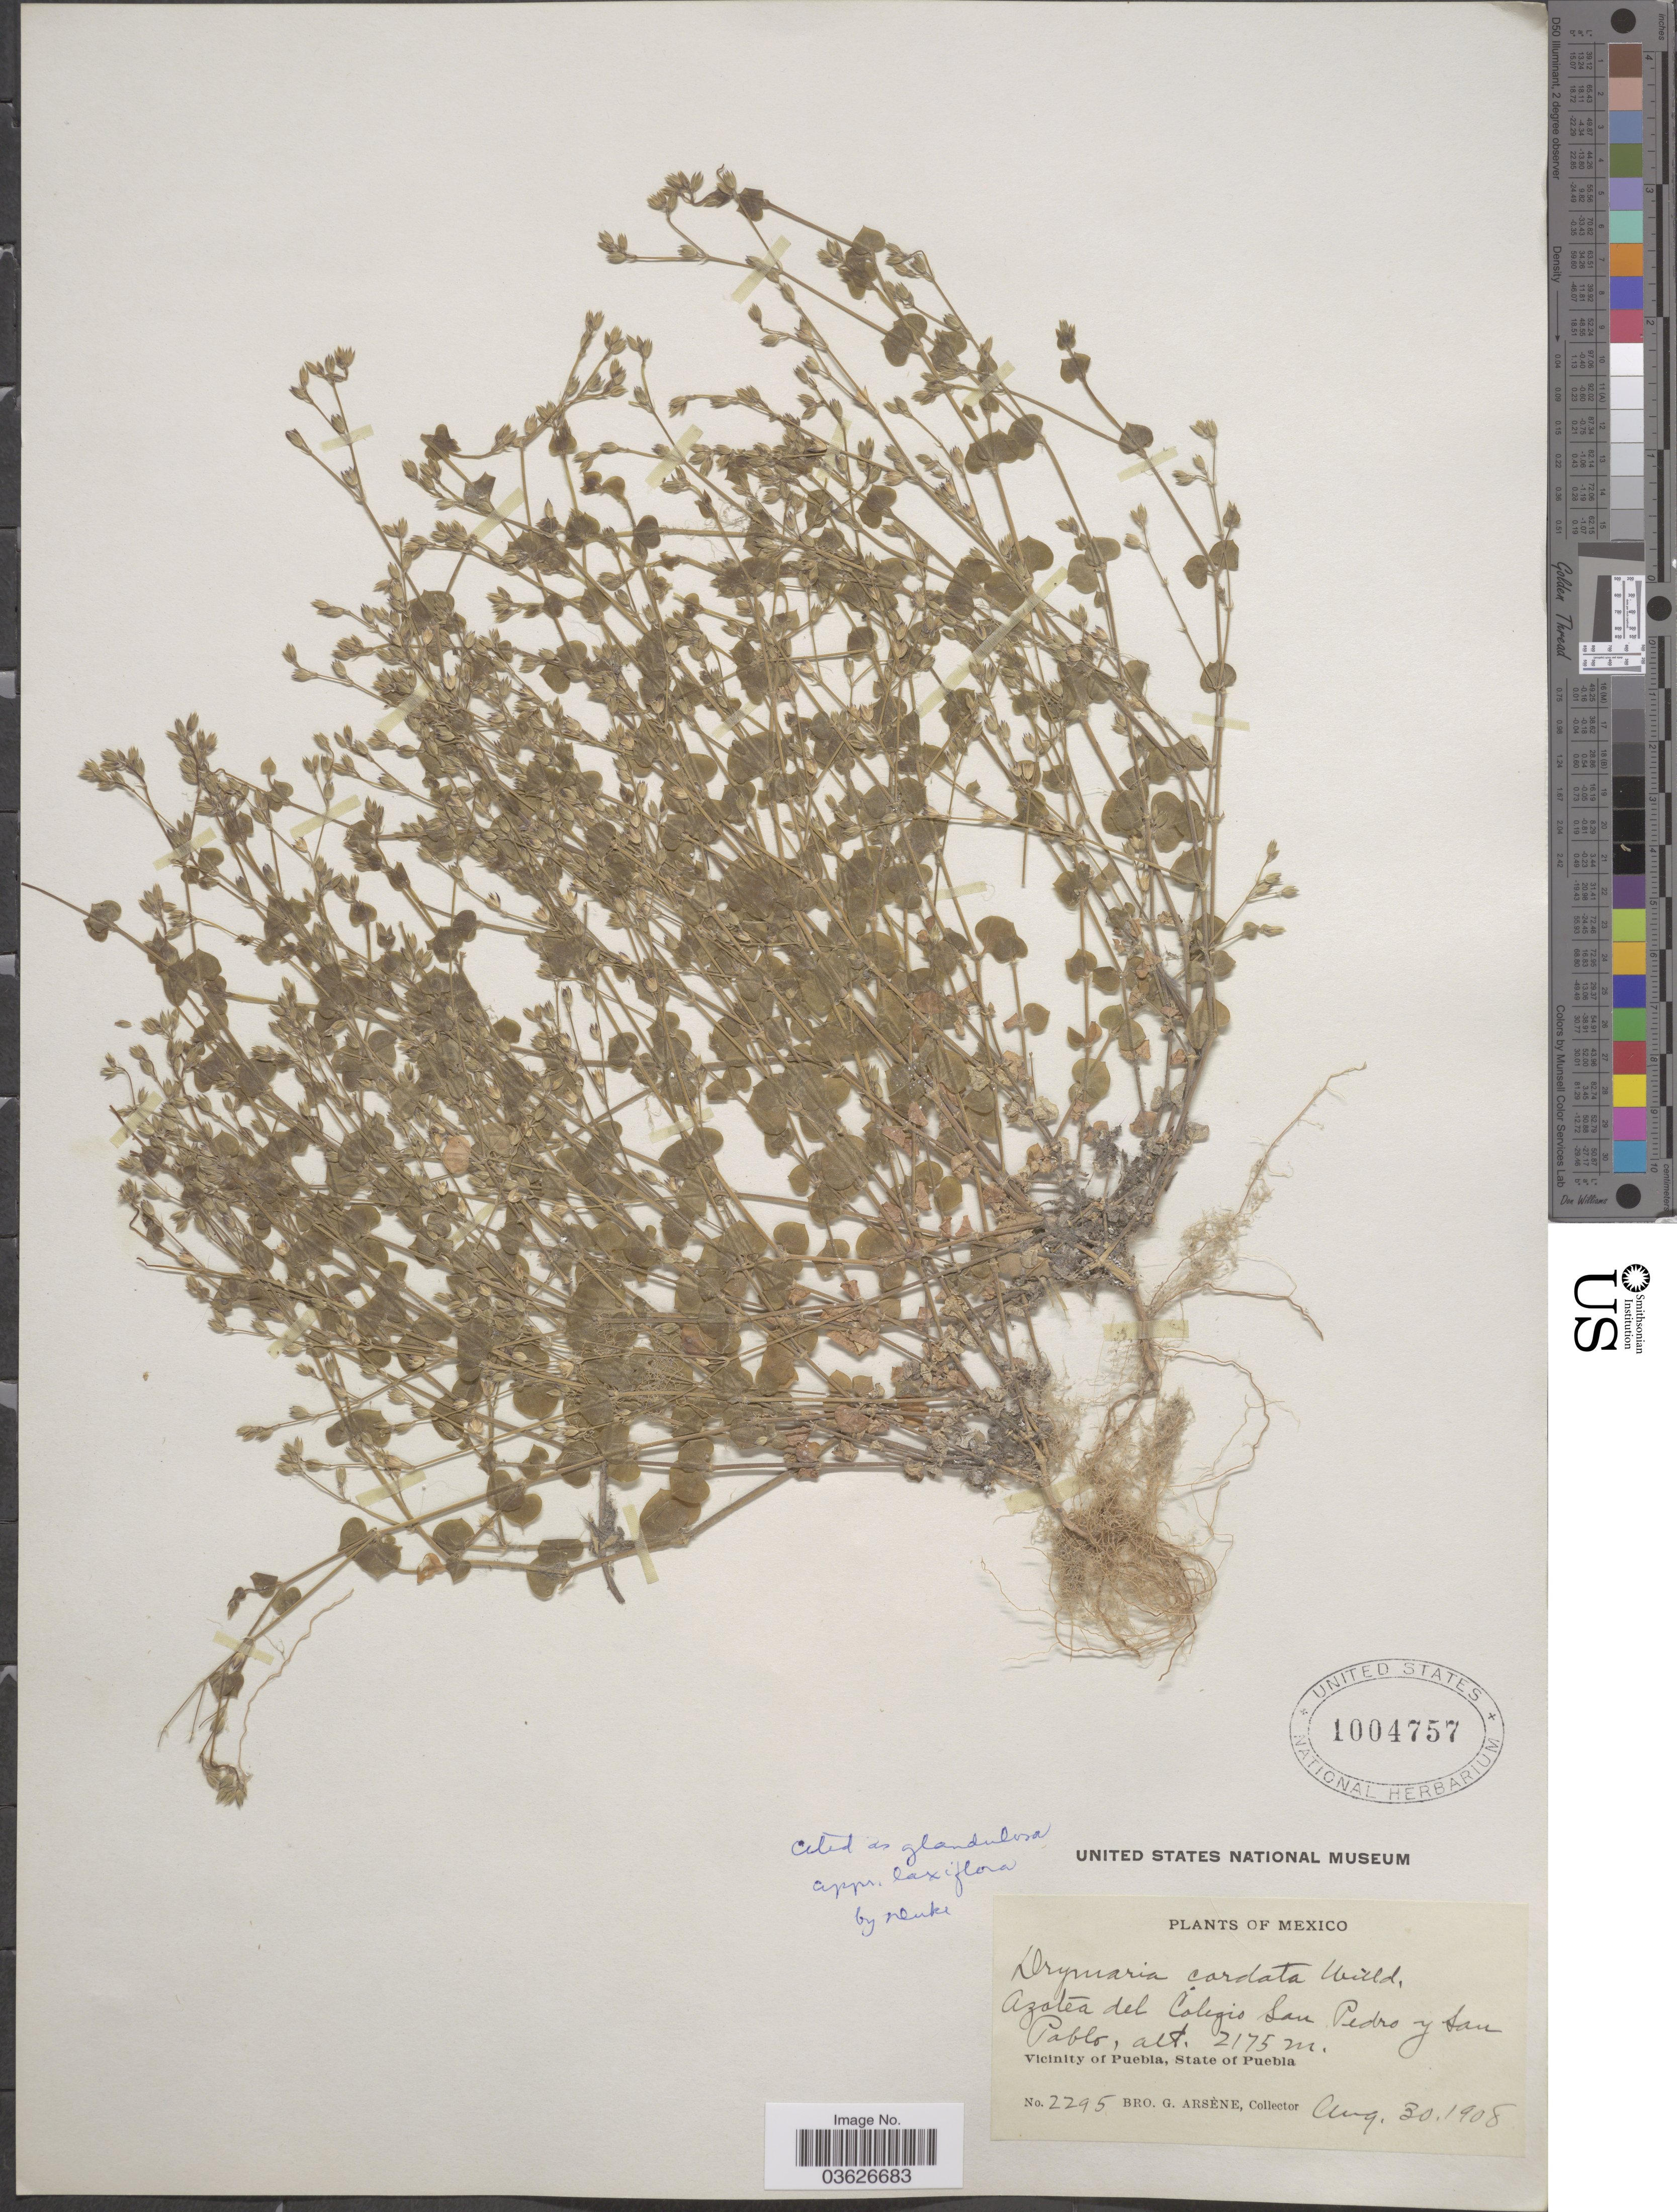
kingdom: Plantae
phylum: Tracheophyta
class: Magnoliopsida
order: Caryophyllales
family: Caryophyllaceae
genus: Drymaria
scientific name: Drymaria glandulosa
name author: Bartl.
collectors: Bro. G. Arsène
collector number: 2295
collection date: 1908-08-30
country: Mexico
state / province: Puebla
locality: Azotea del Colegio San Pedro y San Pablo. Vicinity of Puebla.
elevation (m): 2175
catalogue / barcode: US 1004757